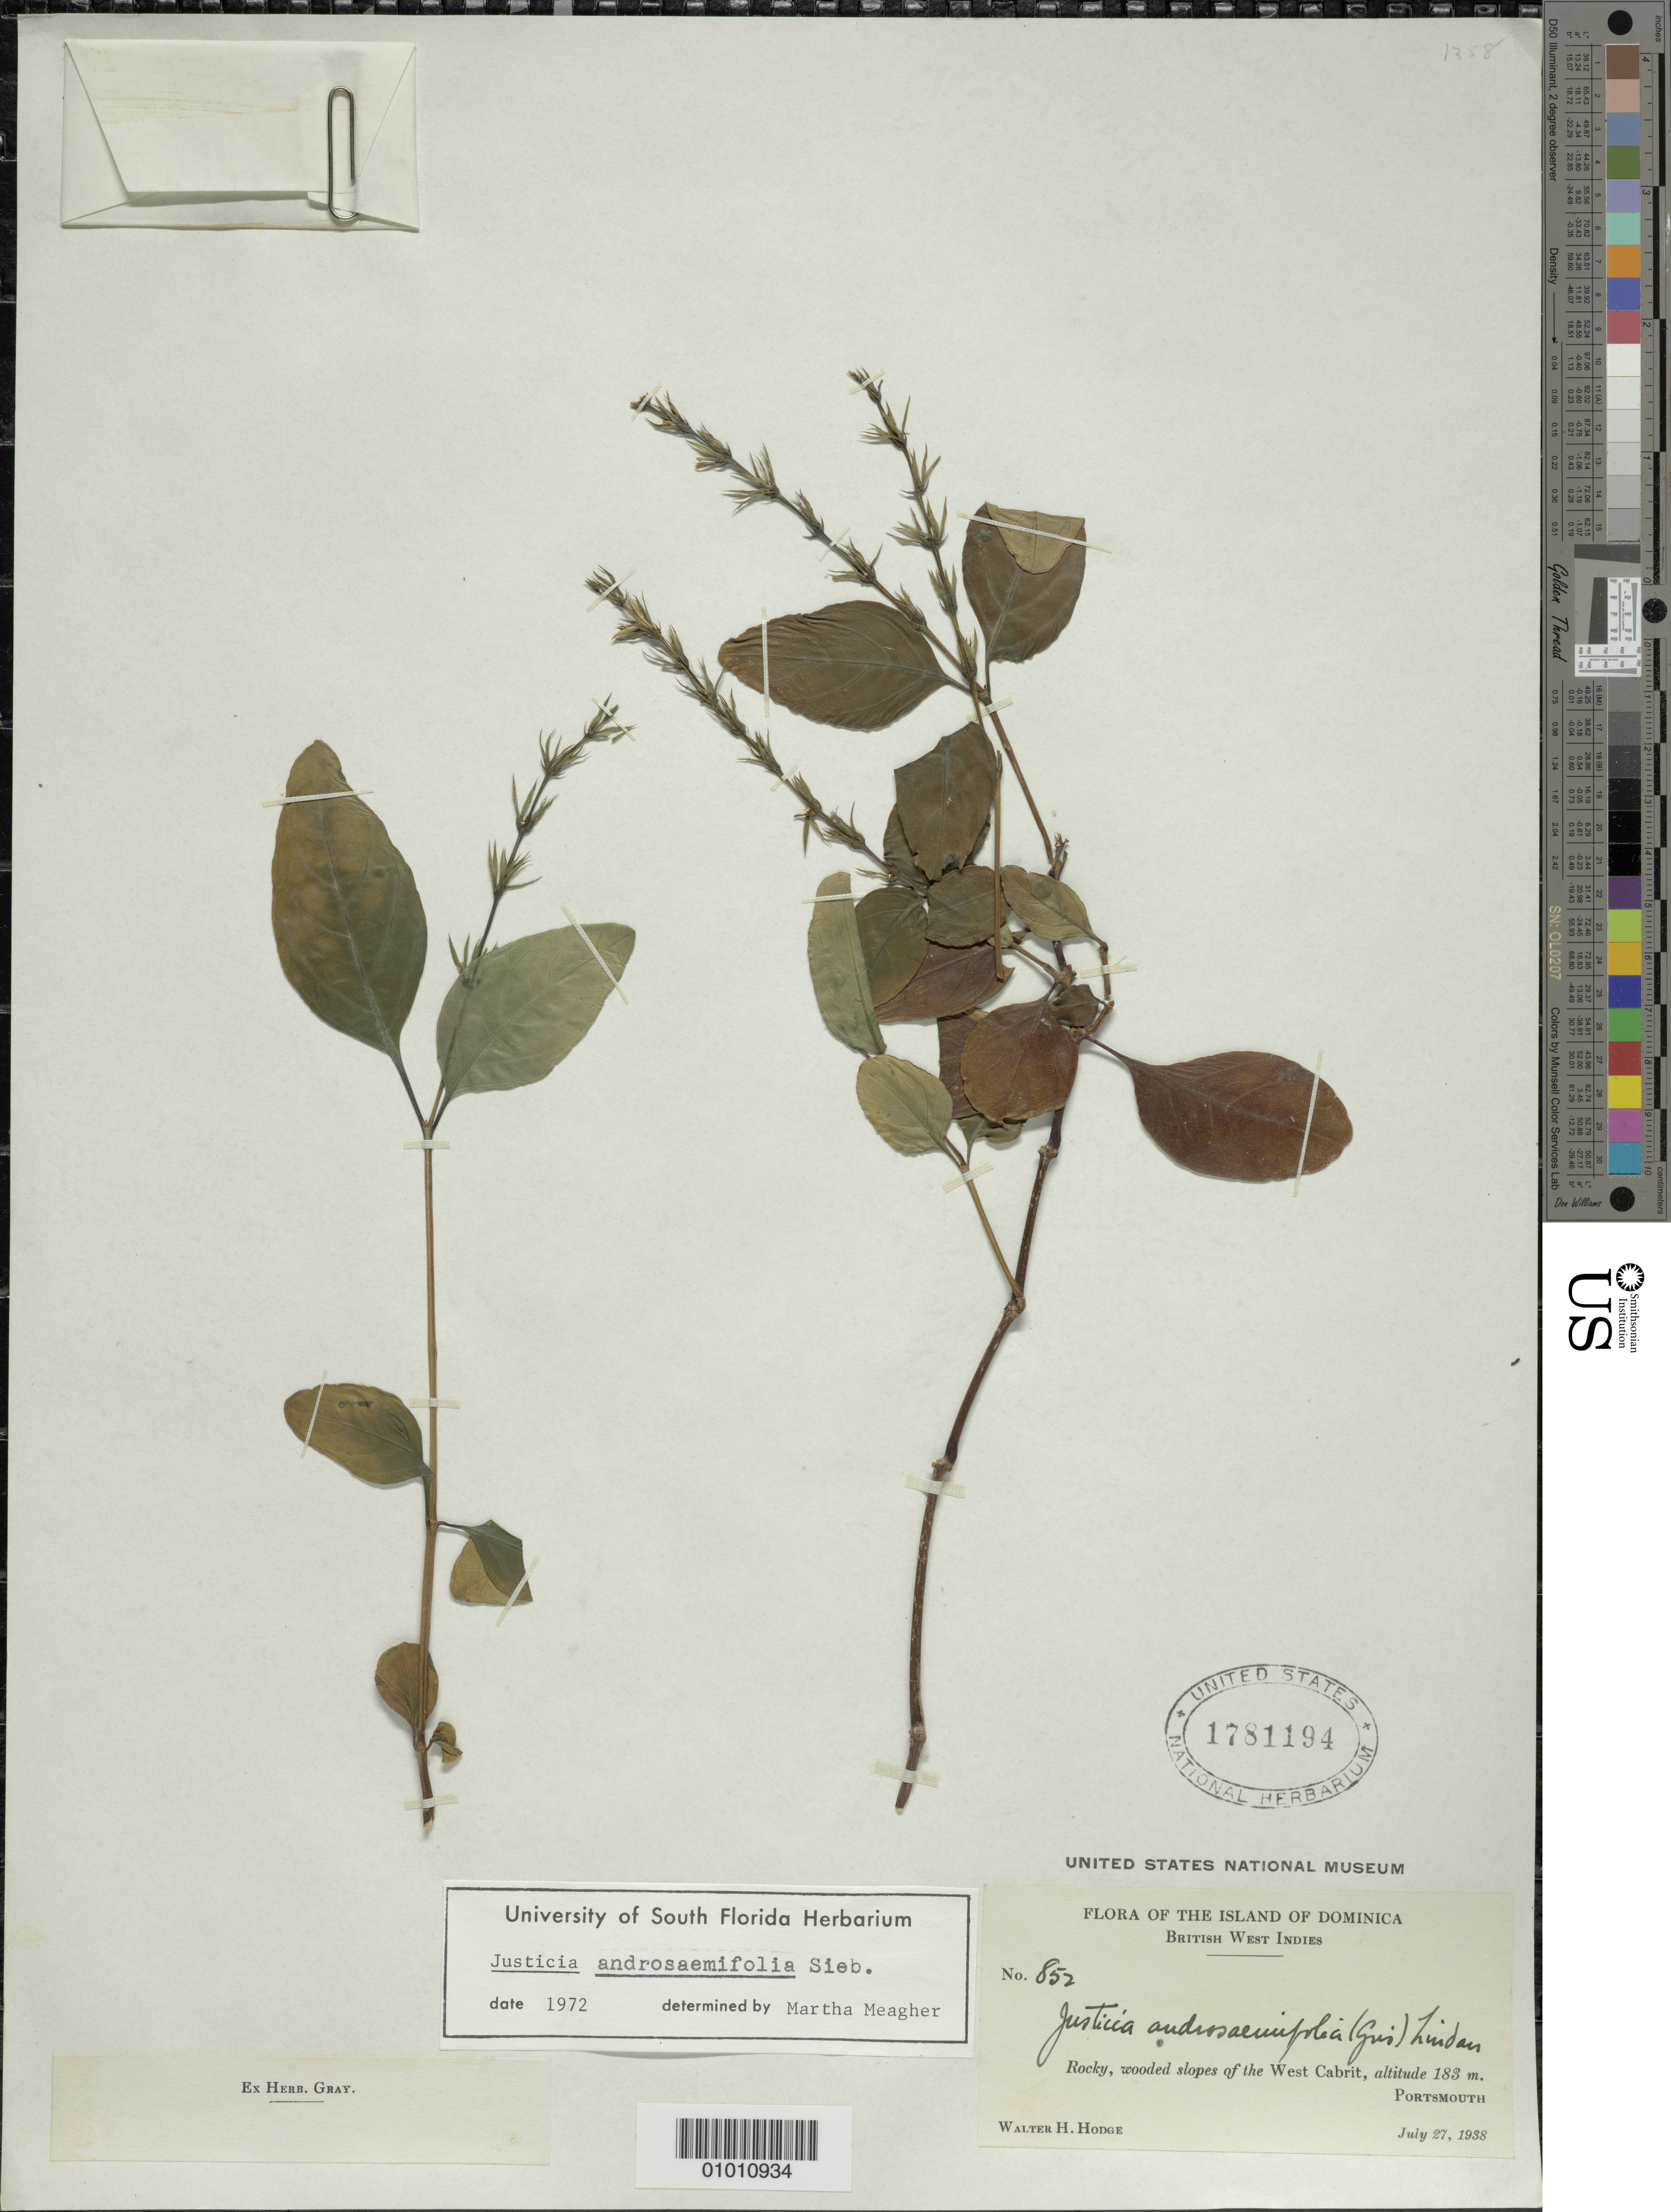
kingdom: Plantae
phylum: Tracheophyta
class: Magnoliopsida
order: Lamiales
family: Acanthaceae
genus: Justicia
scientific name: Justicia androsaemifolia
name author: Lindau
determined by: Meagher, M.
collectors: W. Hodge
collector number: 852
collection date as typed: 27 Jul 1938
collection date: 1938-07-27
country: Dominica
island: Dominica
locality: Portsmouth, slopes of the West Cabrit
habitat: Rocky, wooded slopes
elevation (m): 183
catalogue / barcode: US 1781194